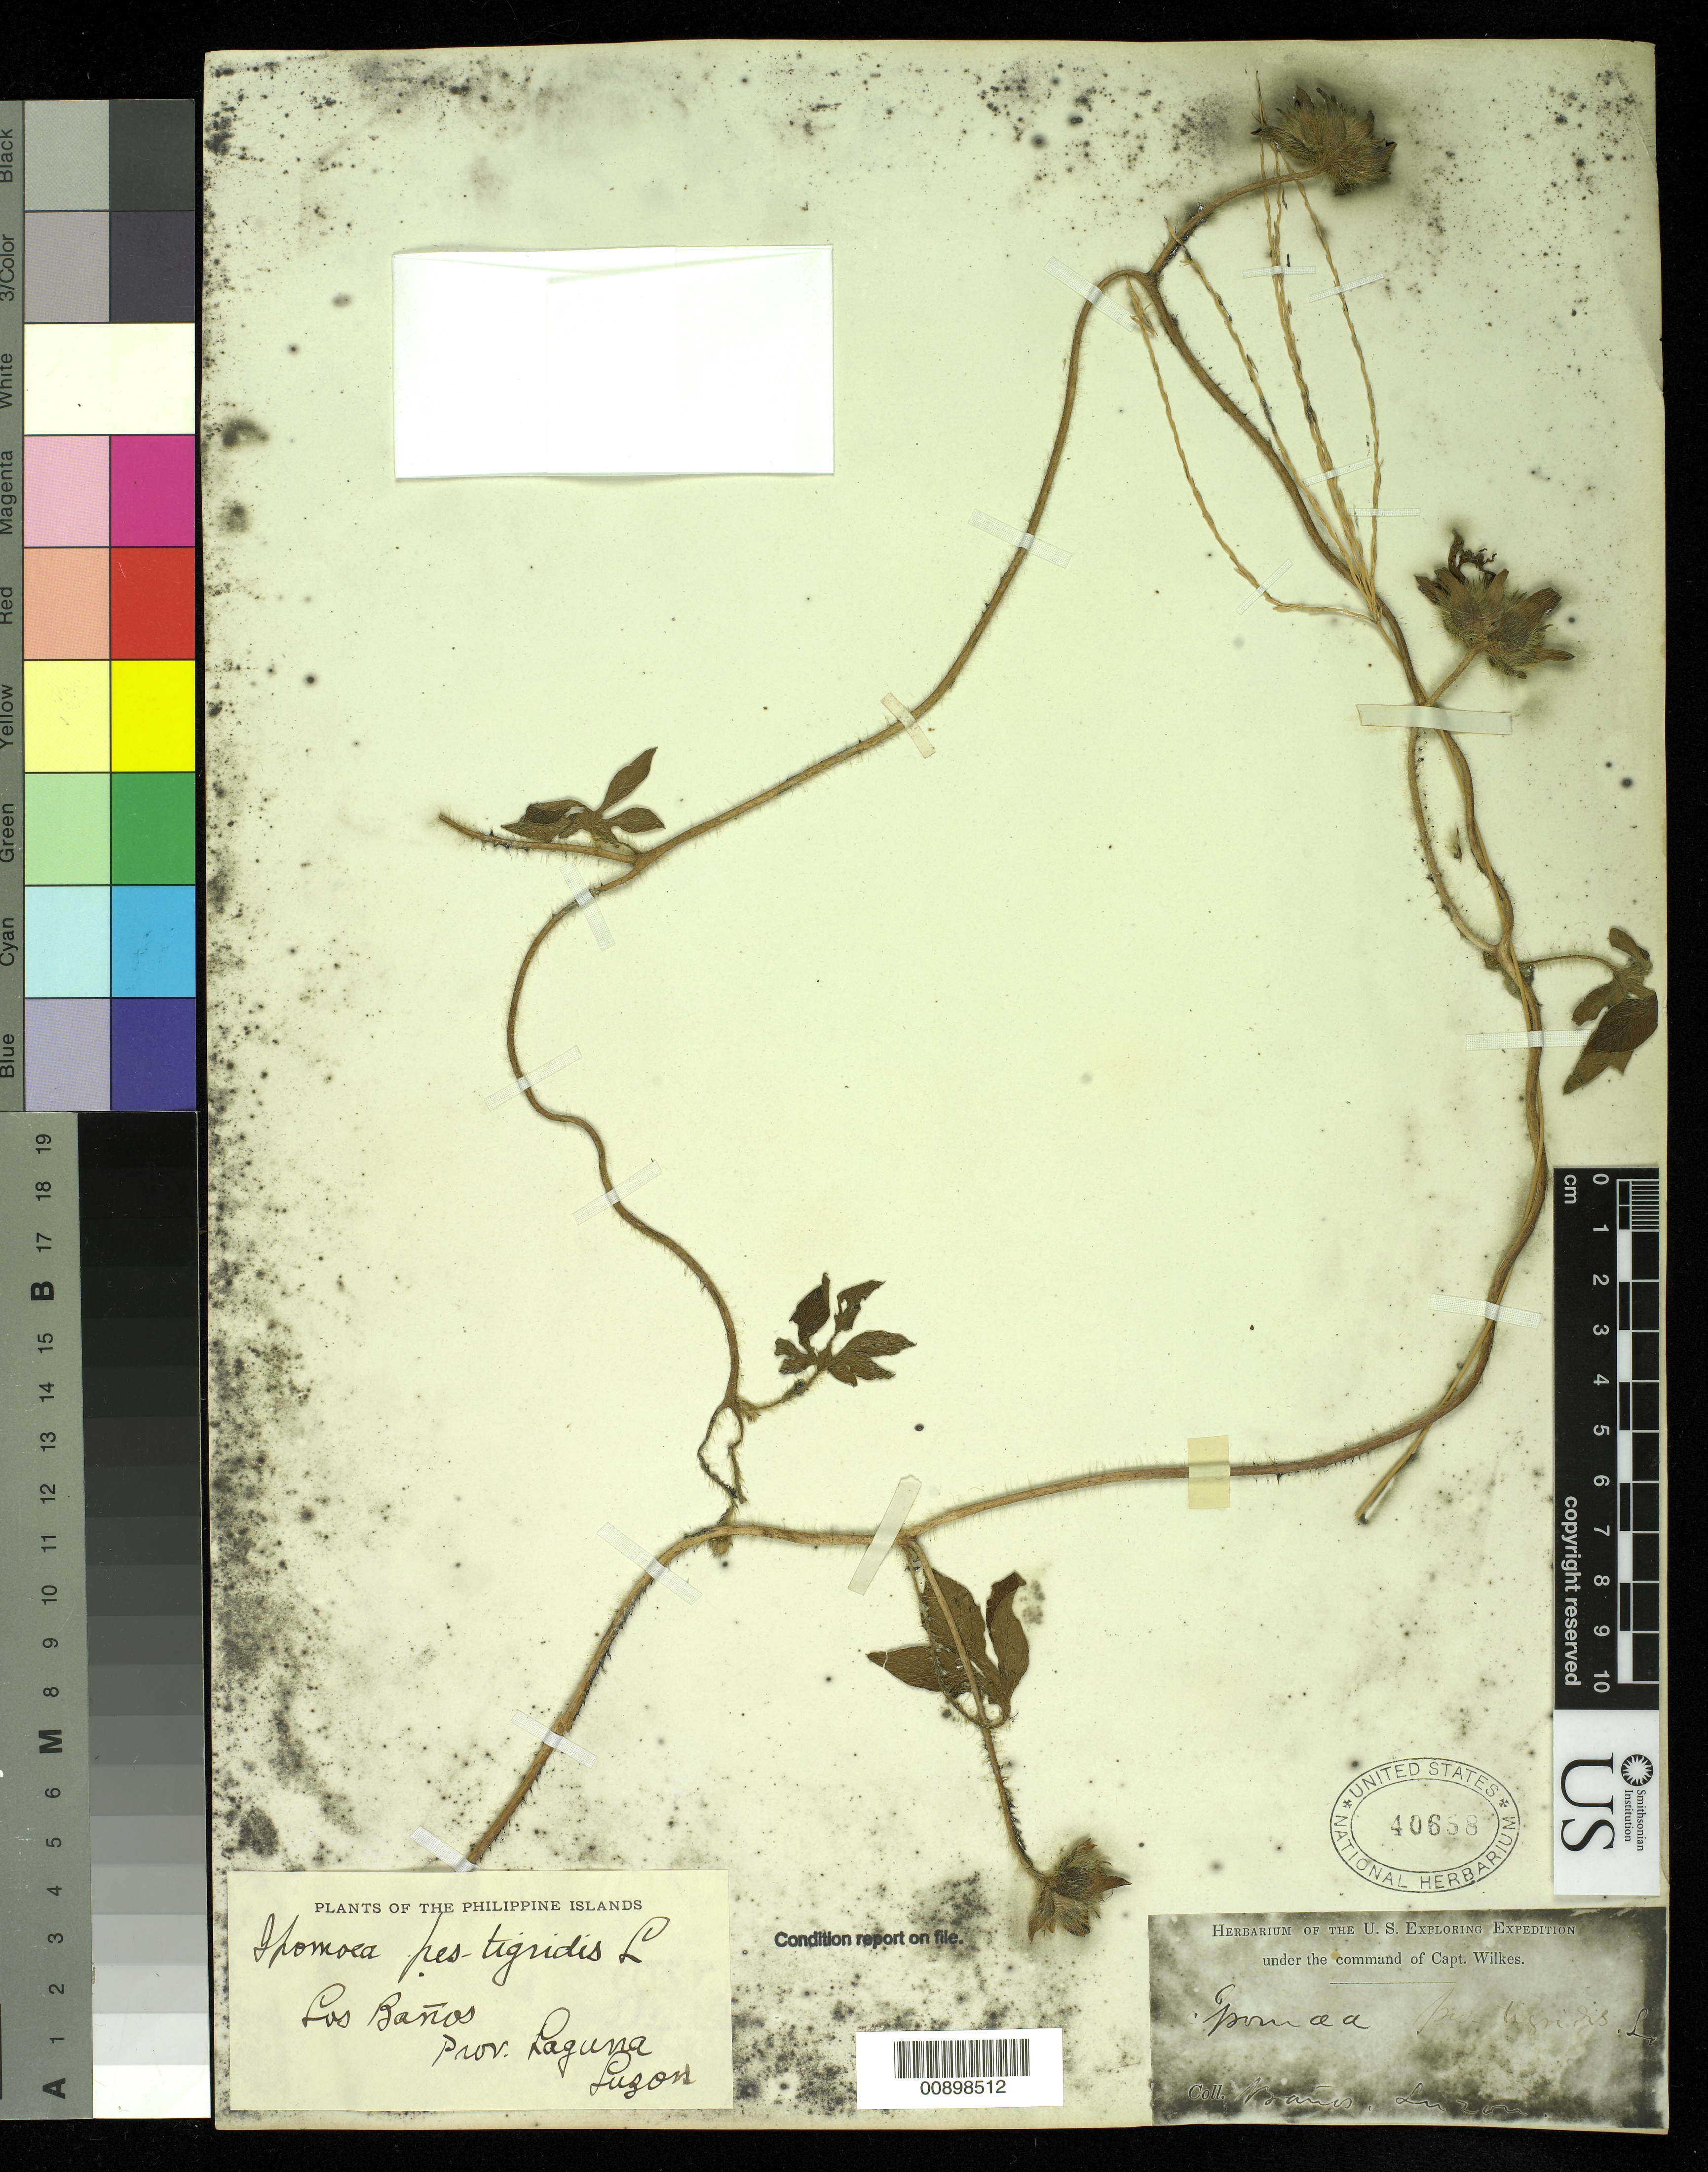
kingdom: Plantae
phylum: Tracheophyta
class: Magnoliopsida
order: Solanales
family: Convolvulaceae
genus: Ipomoea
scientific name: Ipomoea pes-tigridis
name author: L.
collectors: Wilkes Explor. Exped.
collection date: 1838/1842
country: Philippines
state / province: Calabarzon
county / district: Laguna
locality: Los Banos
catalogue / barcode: US 40658